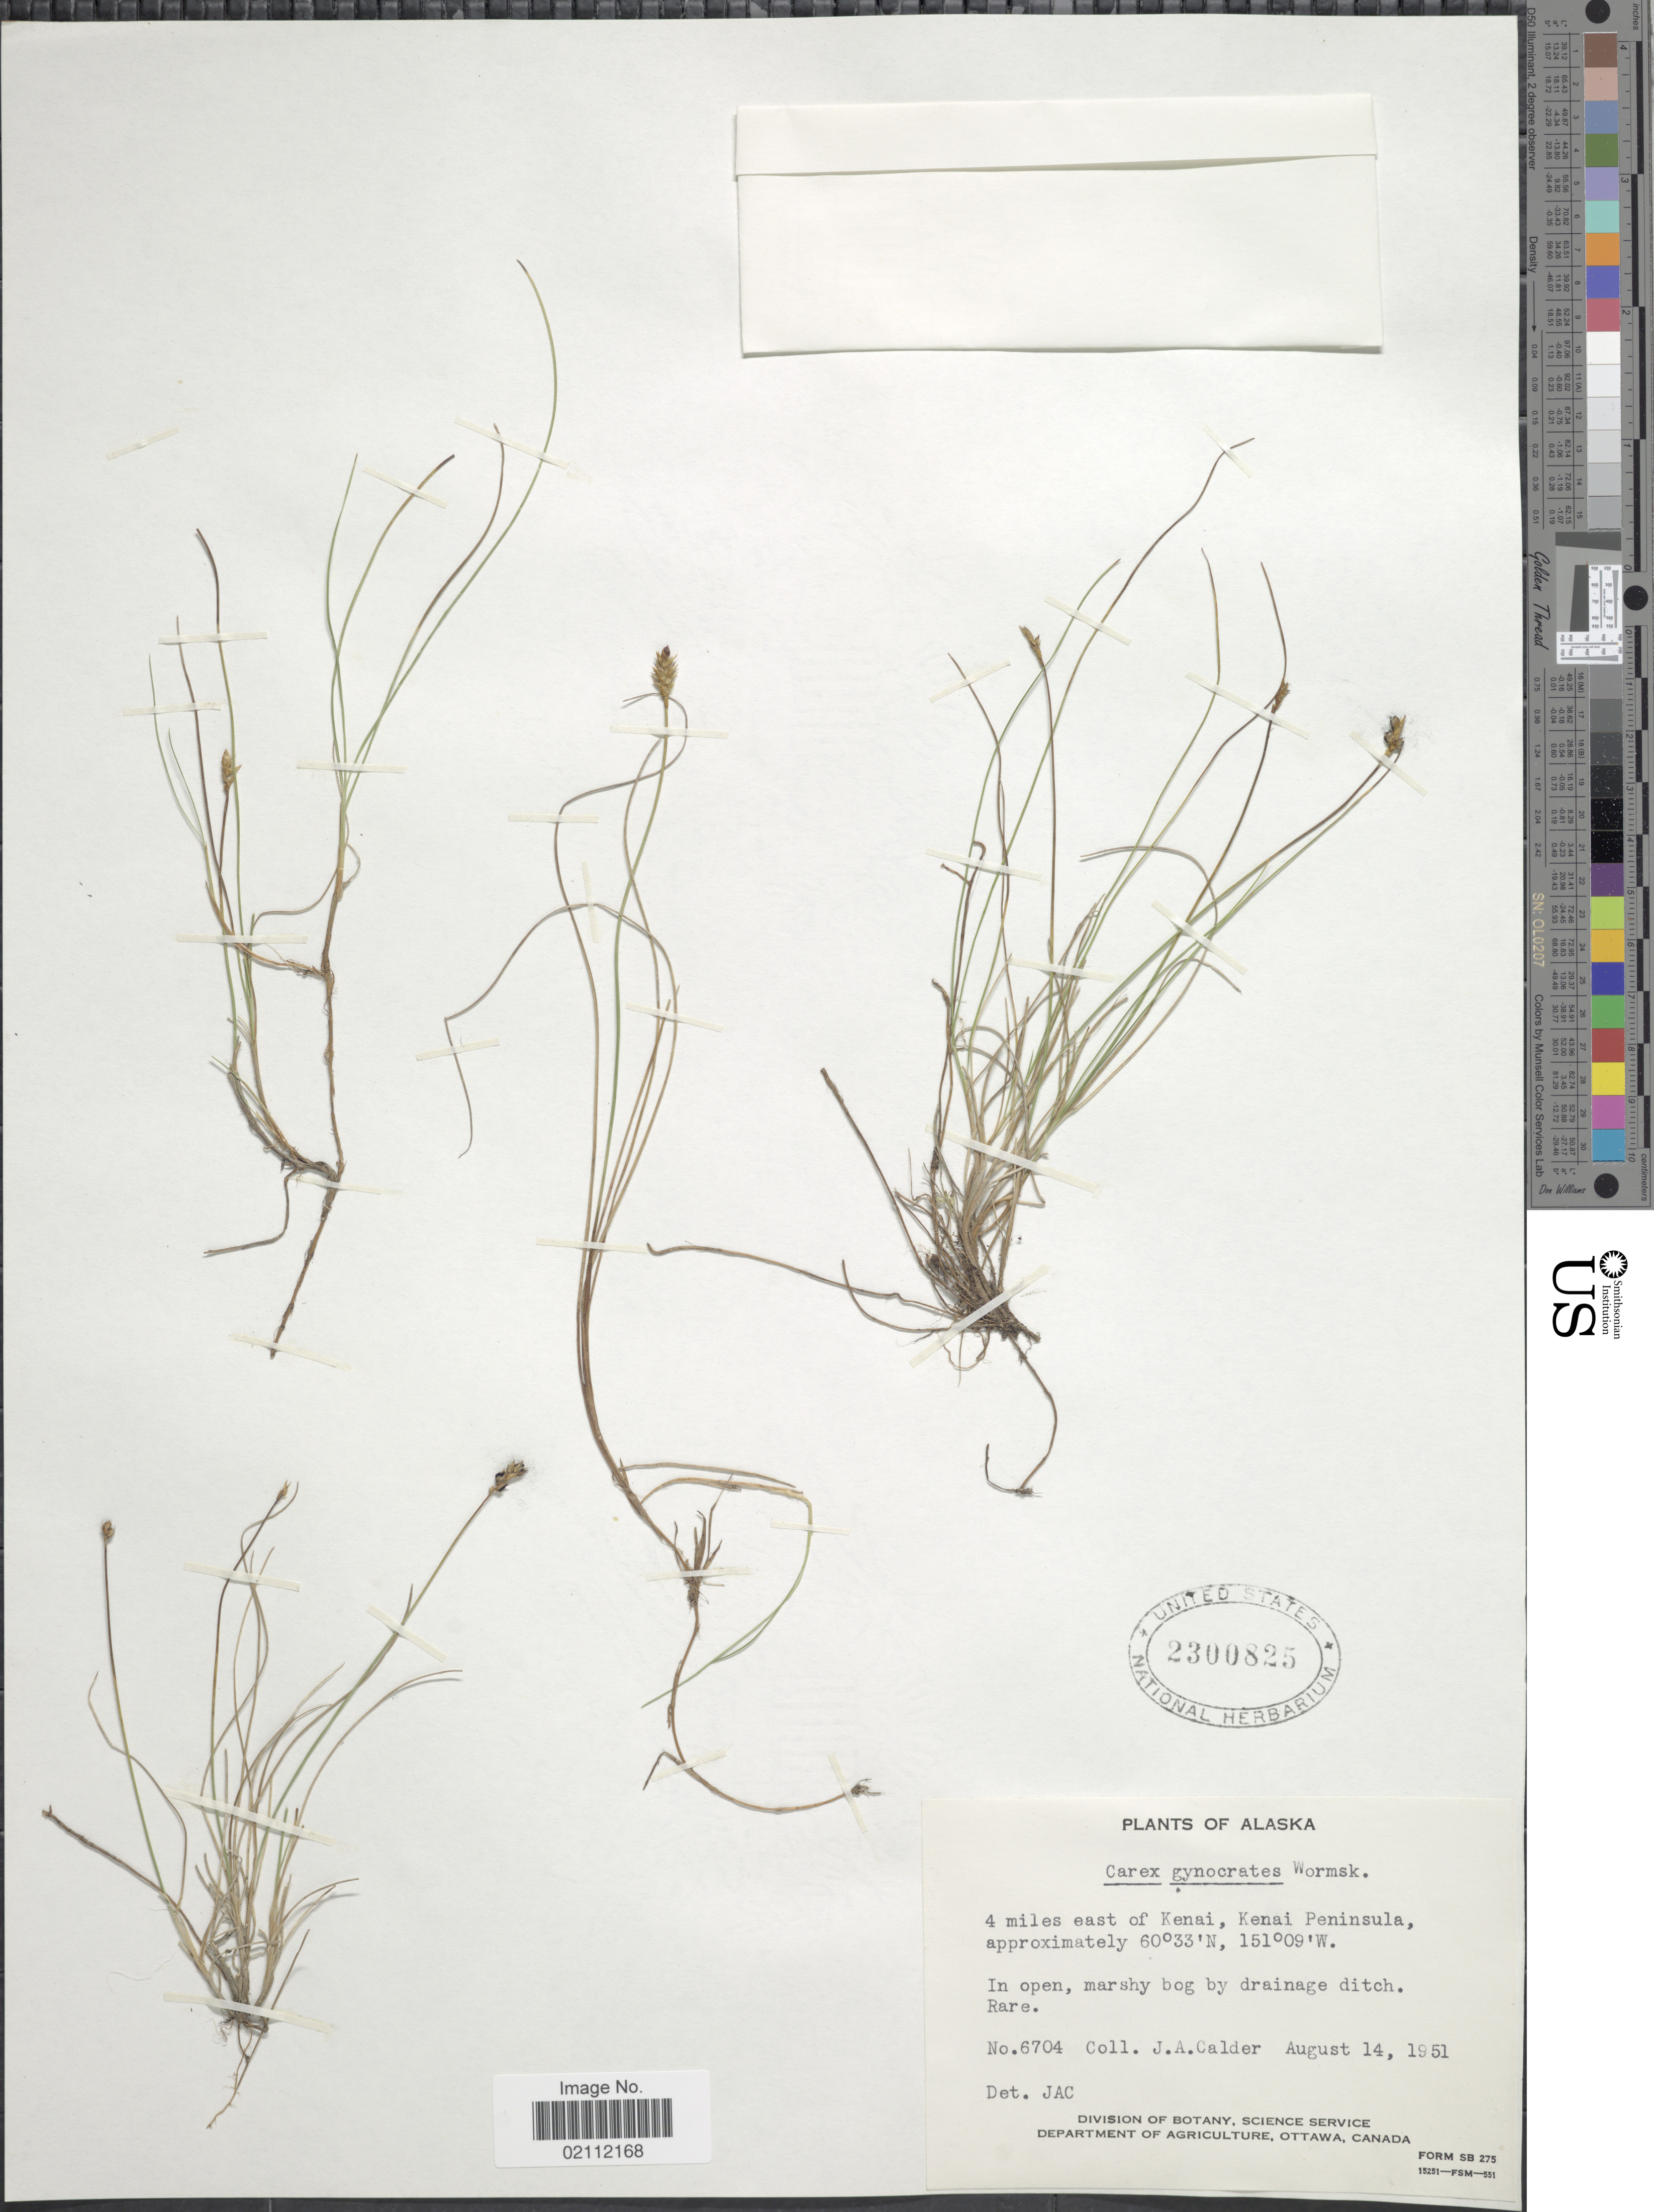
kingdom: Plantae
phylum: Tracheophyta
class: Liliopsida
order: Poales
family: Cyperaceae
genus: Carex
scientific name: Carex nardina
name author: (Hornem.) Fr.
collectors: J. A. Calder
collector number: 6704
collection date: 1951-08-14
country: United States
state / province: Alaska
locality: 4 miles east of Kenai, Kenai Peninsula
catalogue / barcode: US 2300825